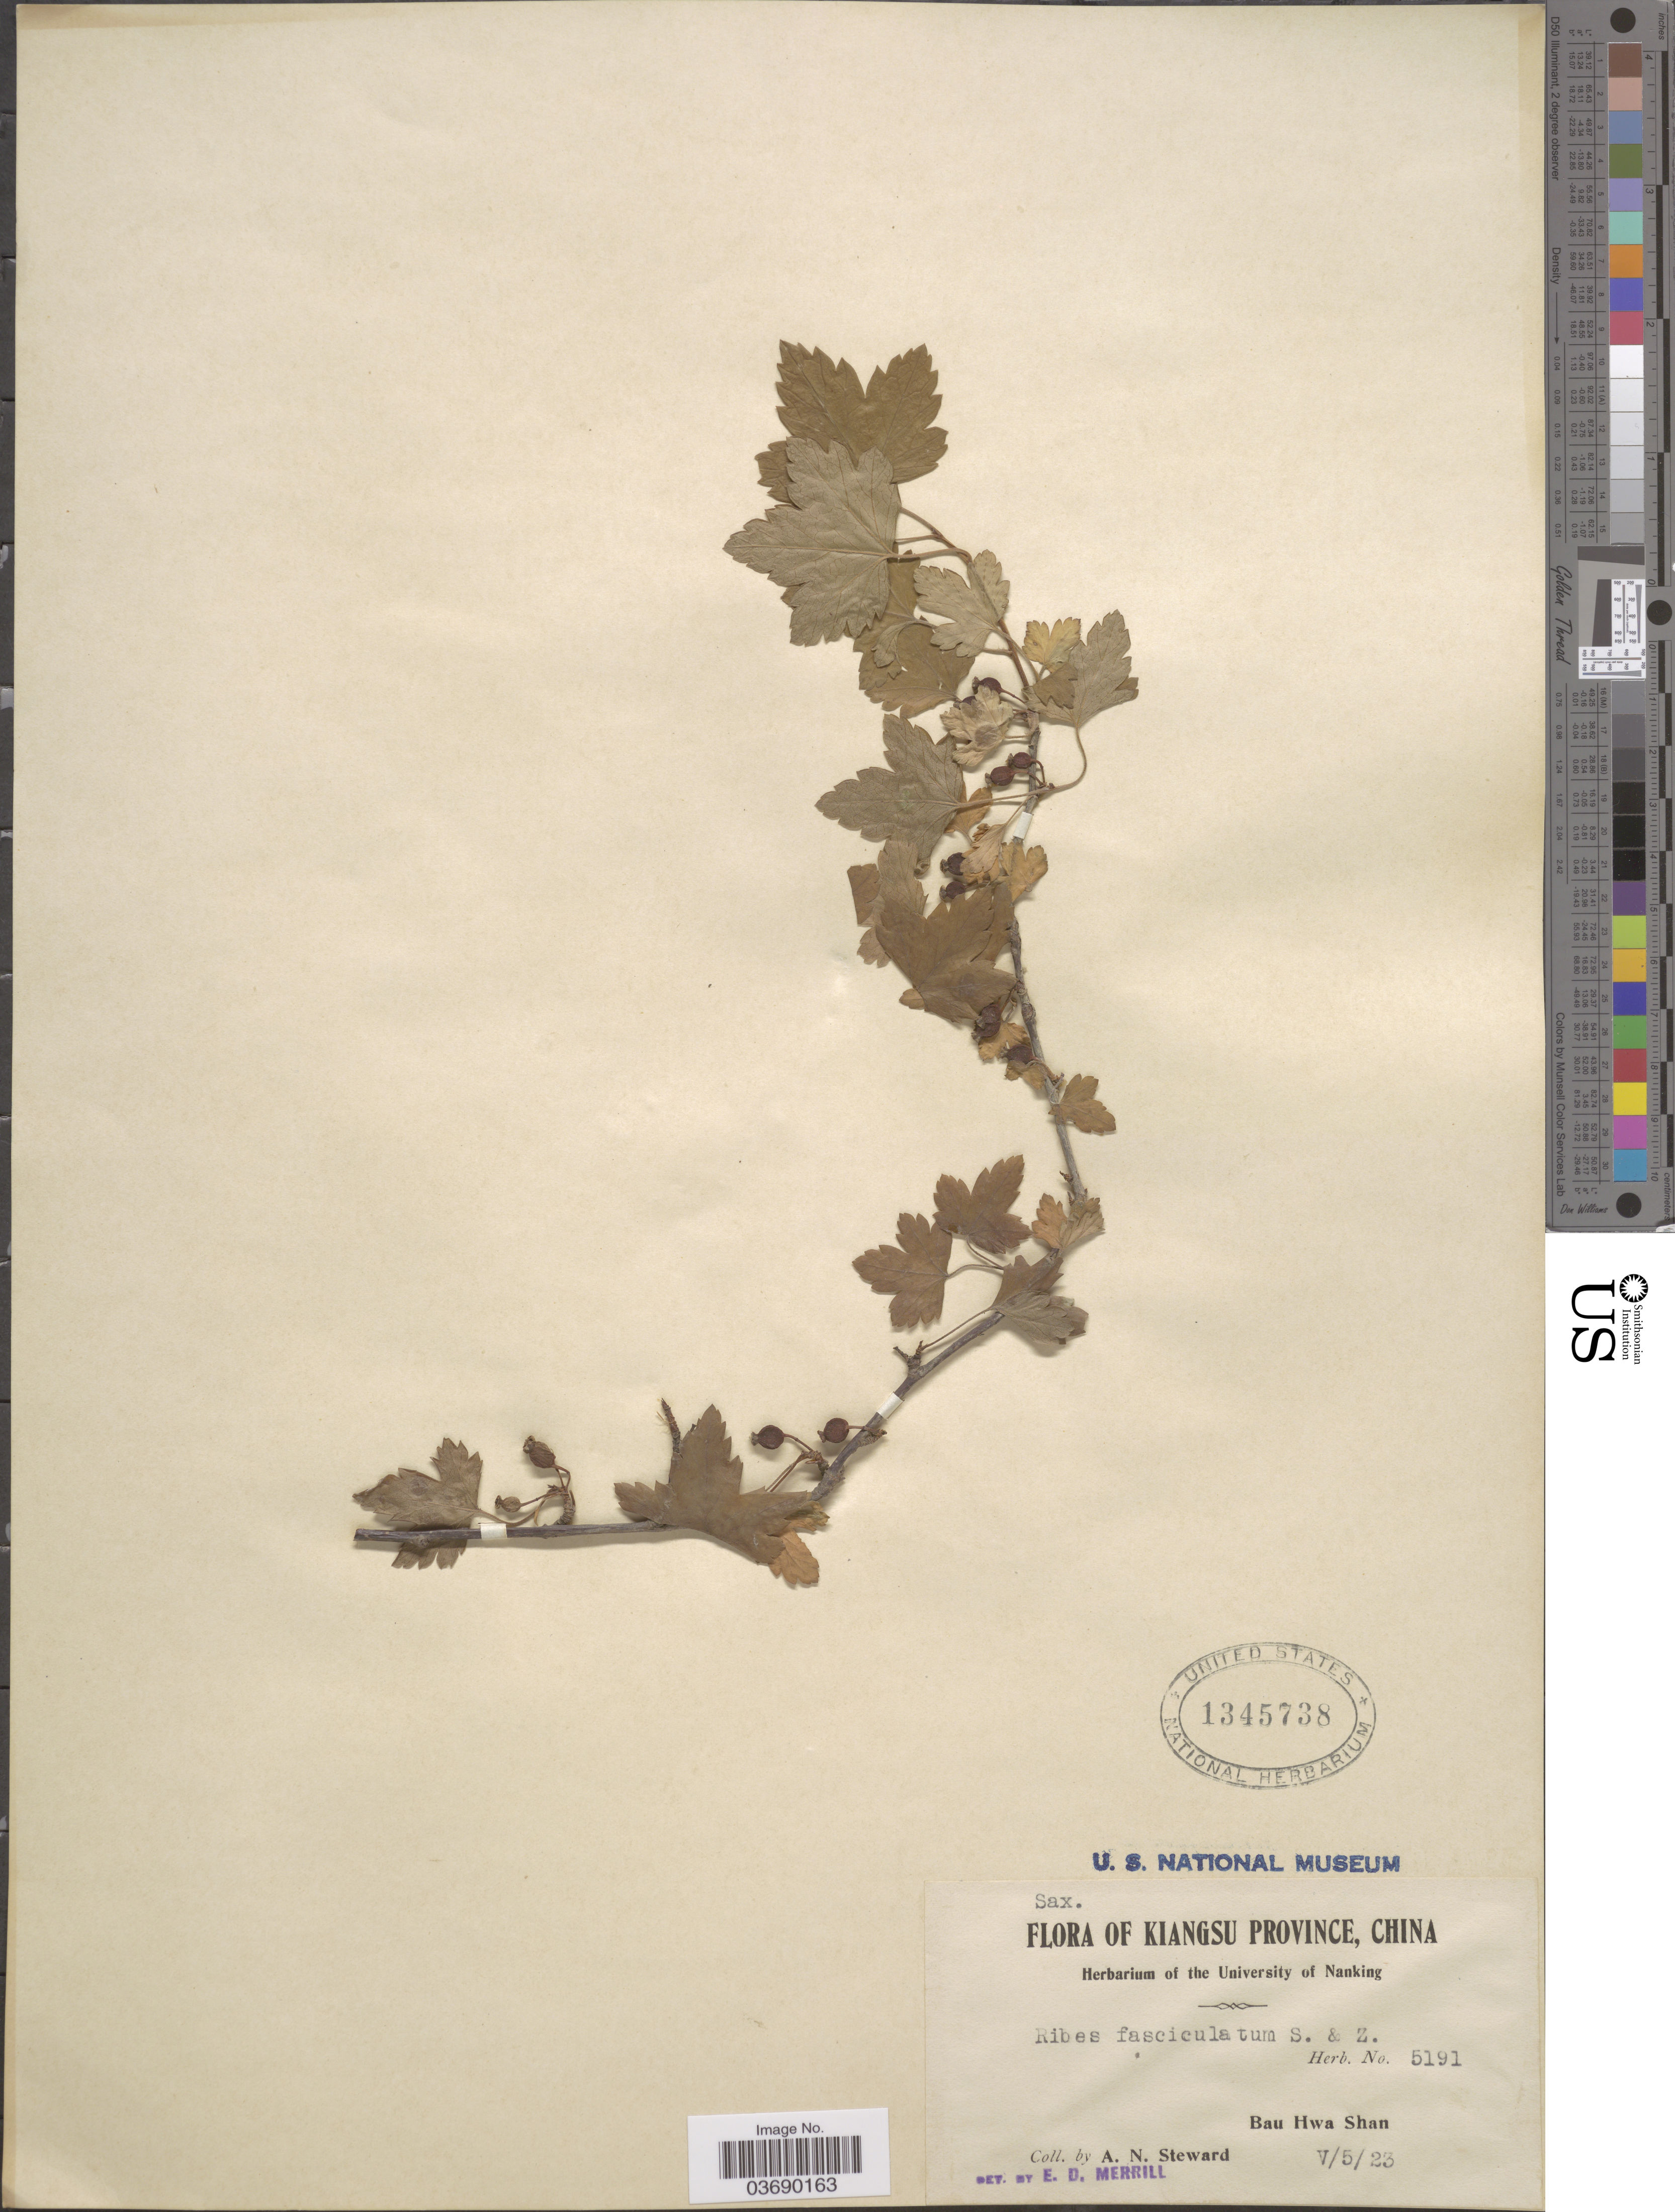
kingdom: Plantae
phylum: Tracheophyta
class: Magnoliopsida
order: Saxifragales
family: Grossulariaceae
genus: Ribes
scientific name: Ribes fasciculatum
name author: Siebold & Zucc.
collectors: A. N. Steward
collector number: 5191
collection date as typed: Transcribed d/m/y: 5/5/23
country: China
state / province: Jiangsu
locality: Kiangsu Province. Bau Hwa Shan.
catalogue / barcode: US 1345738